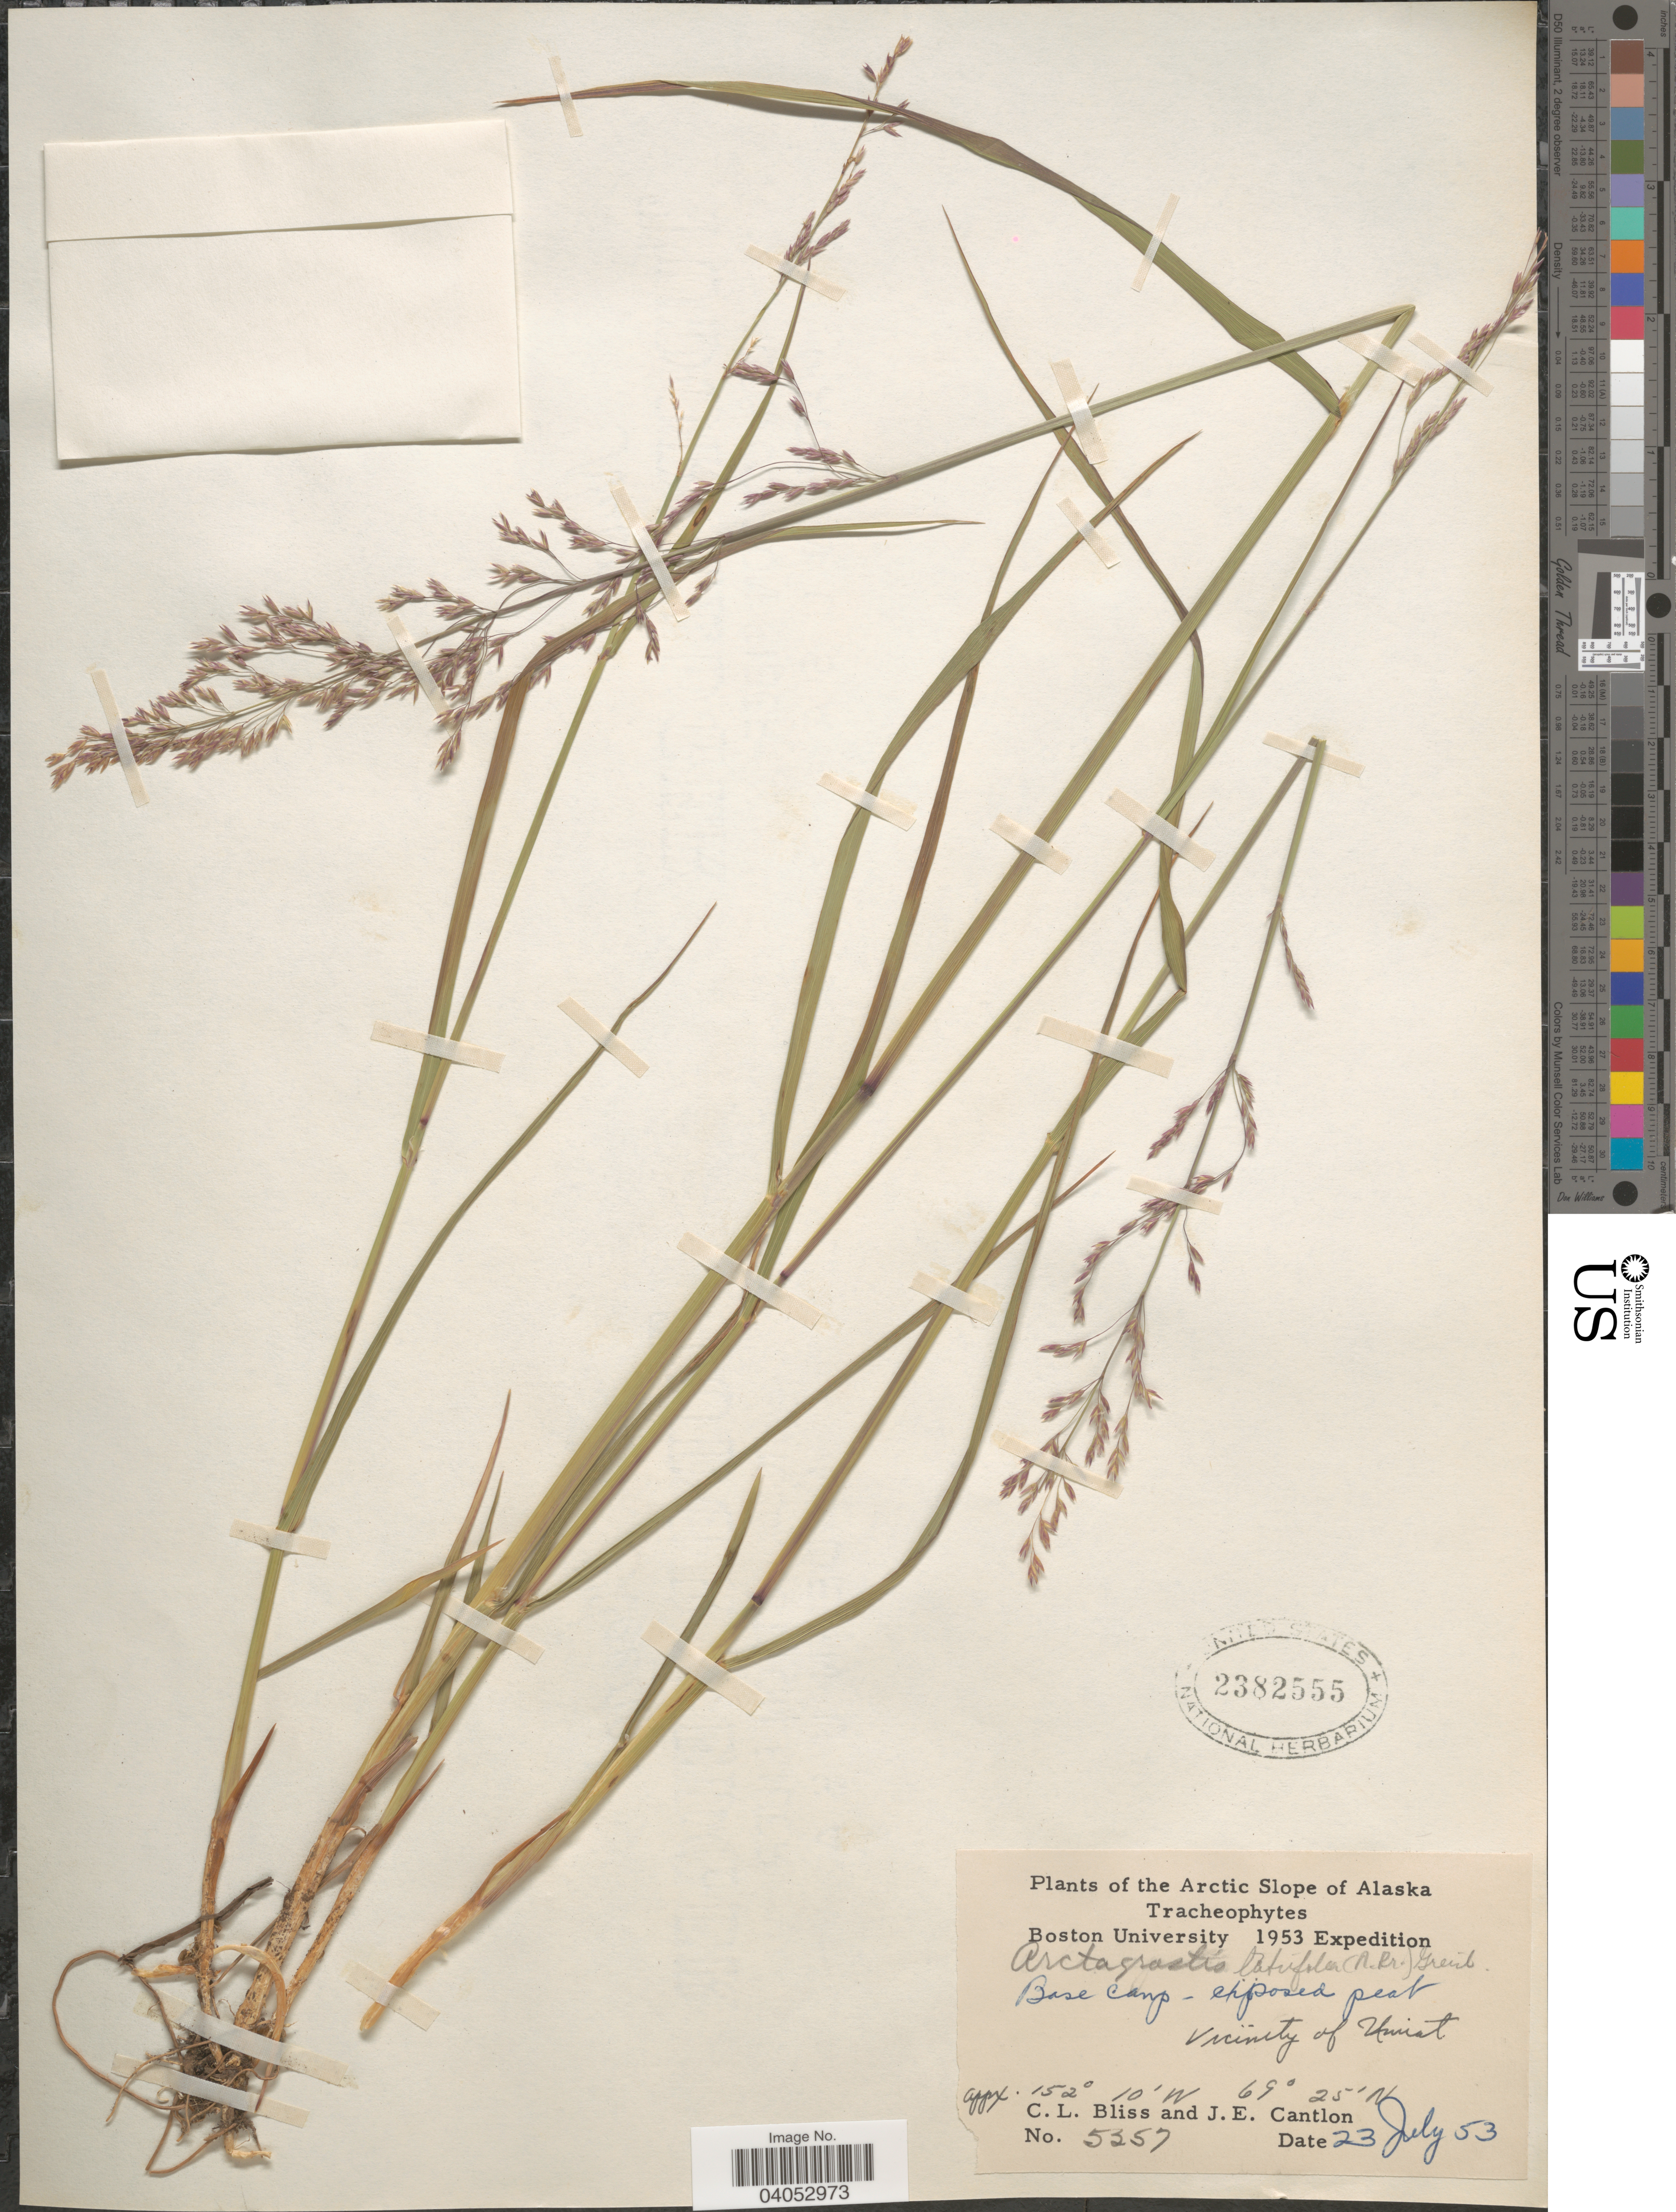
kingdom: Plantae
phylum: Tracheophyta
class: Liliopsida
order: Poales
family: Poaceae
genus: Arctagrostis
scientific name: Arctagrostis latifolia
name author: (R. Br.) Griseb.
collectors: C. Bliss & J. Cantlon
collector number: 5257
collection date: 1953-07-23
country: United States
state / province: Alaska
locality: The Arctic Slope of Alaska. Base Camp- exposed peat. Vicinity of Umiat.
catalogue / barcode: US 2382555